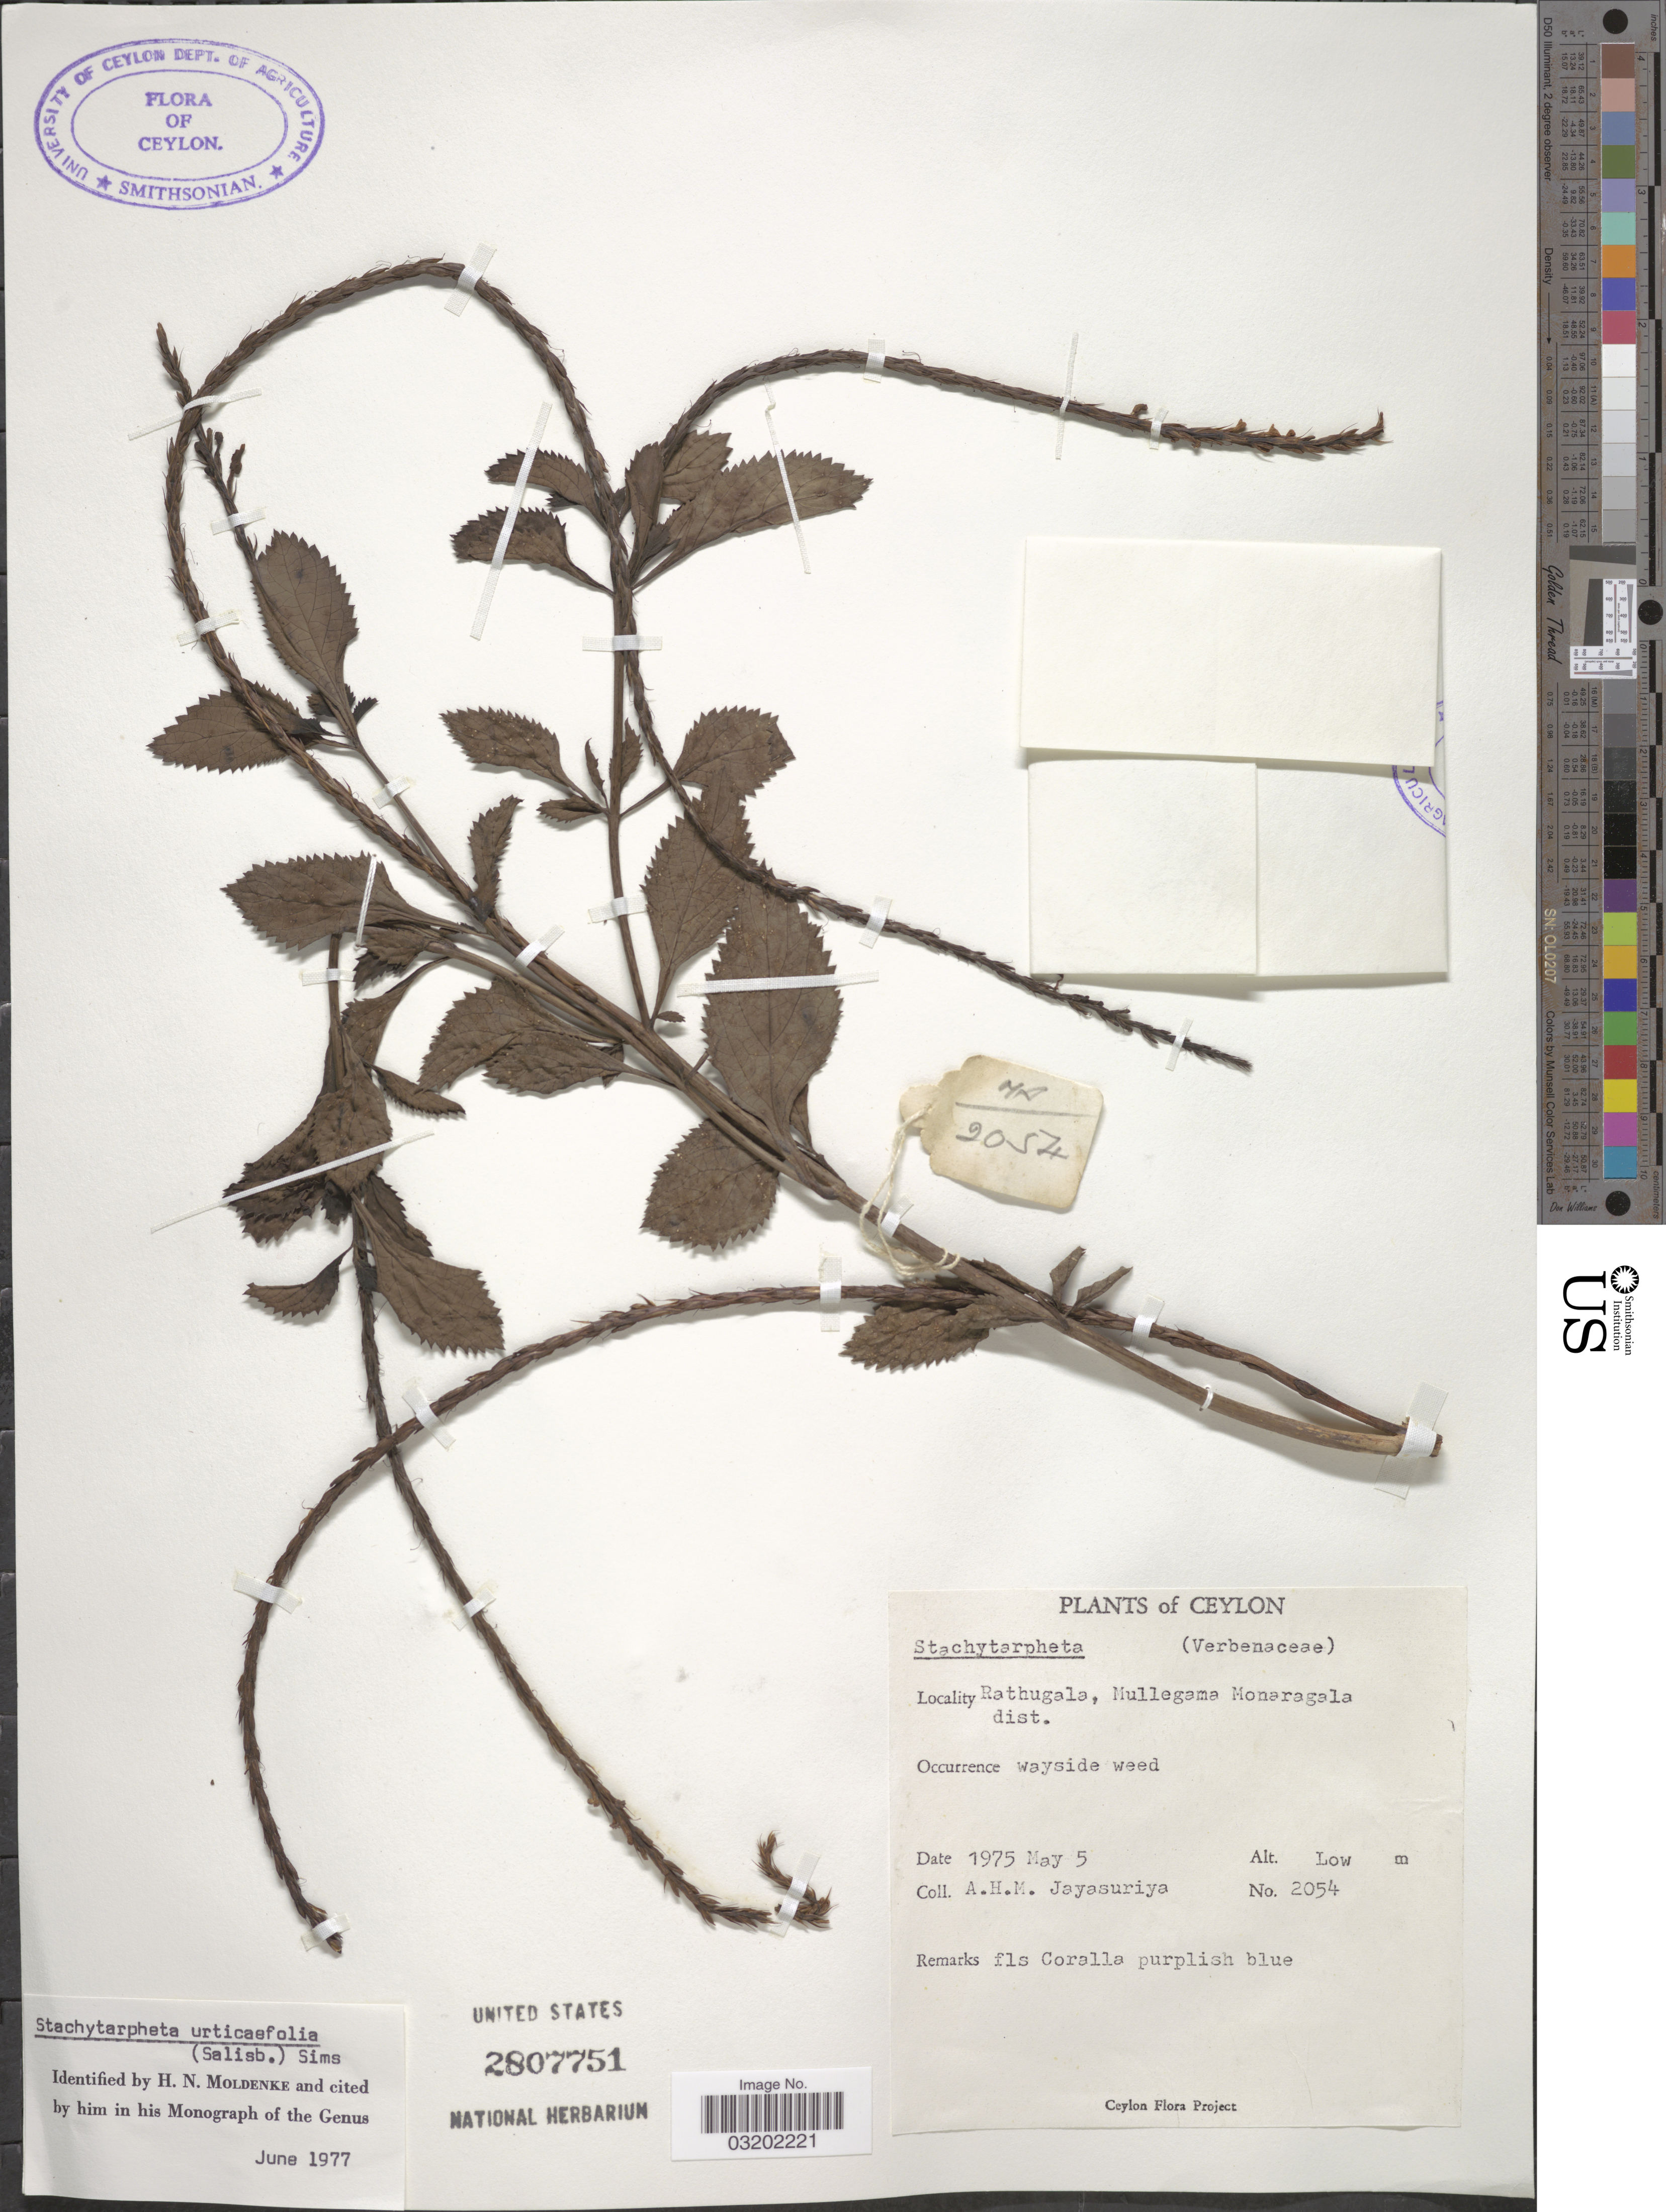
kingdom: Plantae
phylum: Tracheophyta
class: Magnoliopsida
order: Lamiales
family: Verbenaceae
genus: Stachytarpheta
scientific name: Stachytarpheta urticifolia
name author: Sims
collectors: A. H. Jayasuriya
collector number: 2054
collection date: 1975-05-05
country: Sri Lanka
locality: Ceylon. Rathugala, Mullegama Monaragala dist.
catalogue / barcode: US 2807751